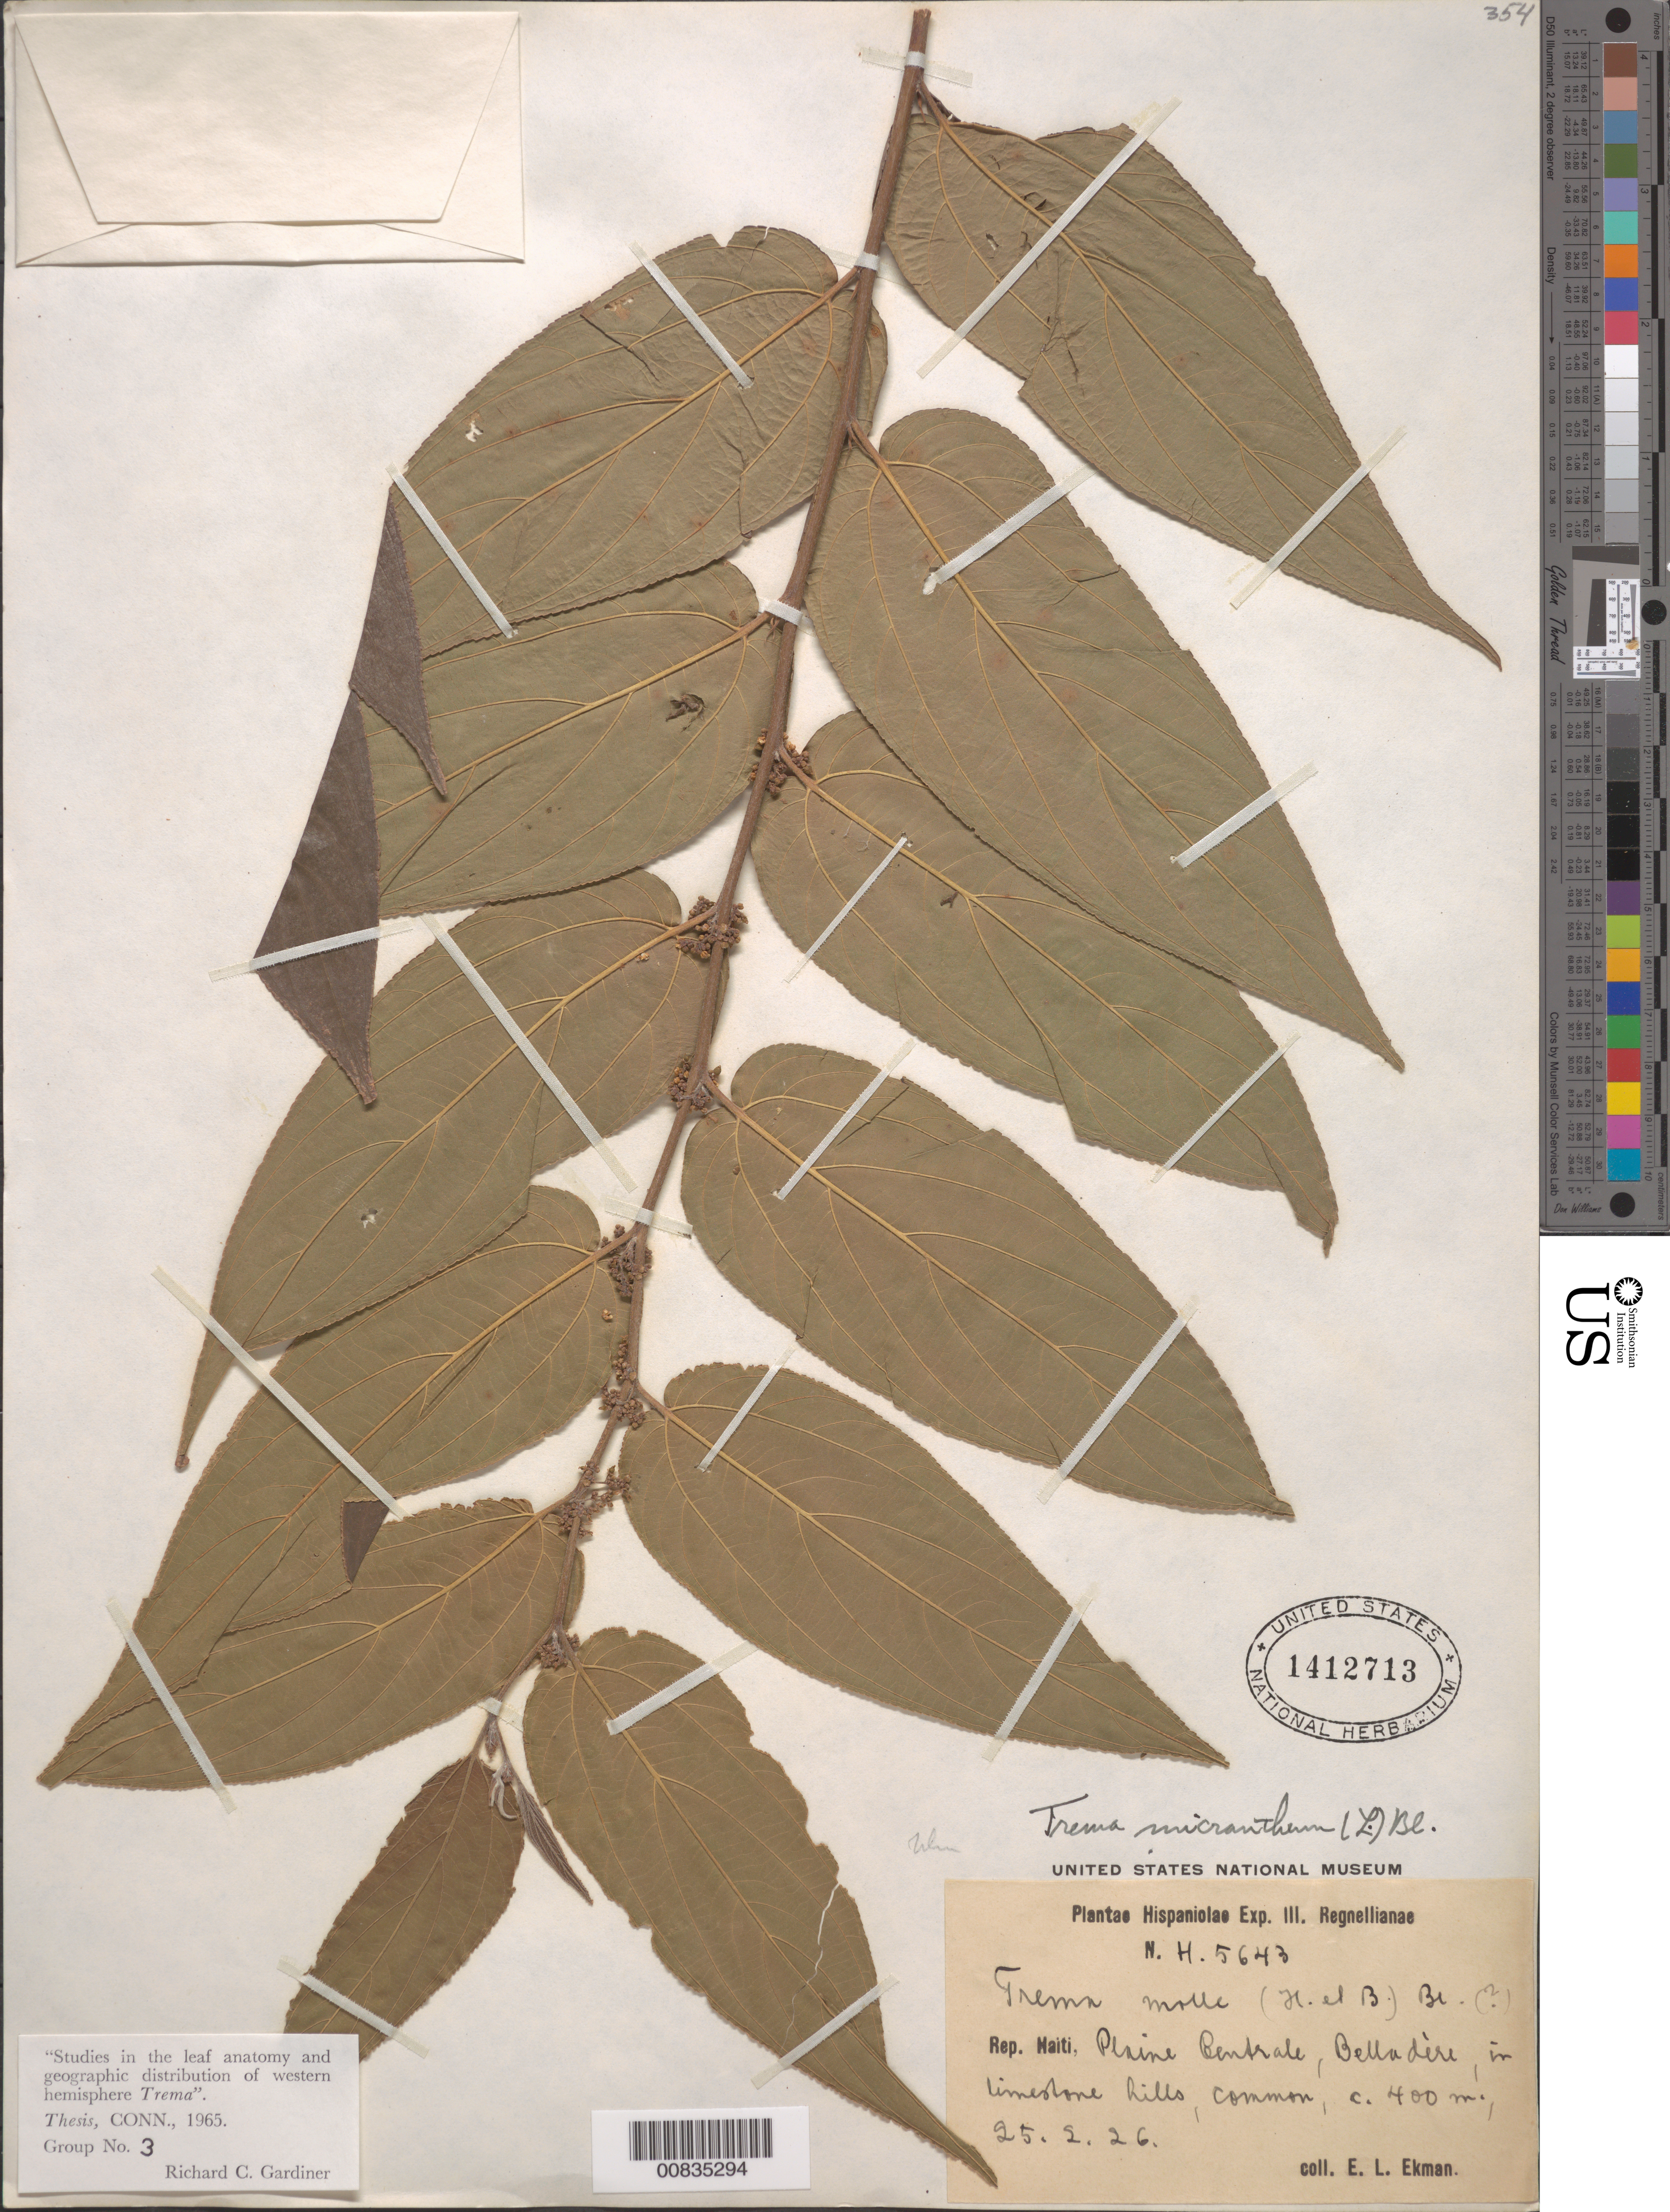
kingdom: Plantae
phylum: Tracheophyta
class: Magnoliopsida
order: Rosales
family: Cannabaceae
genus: Trema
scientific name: Trema micranthum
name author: (L.) Blume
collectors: E. L. Ekman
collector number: H 5643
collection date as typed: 25 Feb 1926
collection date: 1926-02-25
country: Haiti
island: Hispaniola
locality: Plaine Centrale, Belladère.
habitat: Limestone hills.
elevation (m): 400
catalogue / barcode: US 1412713